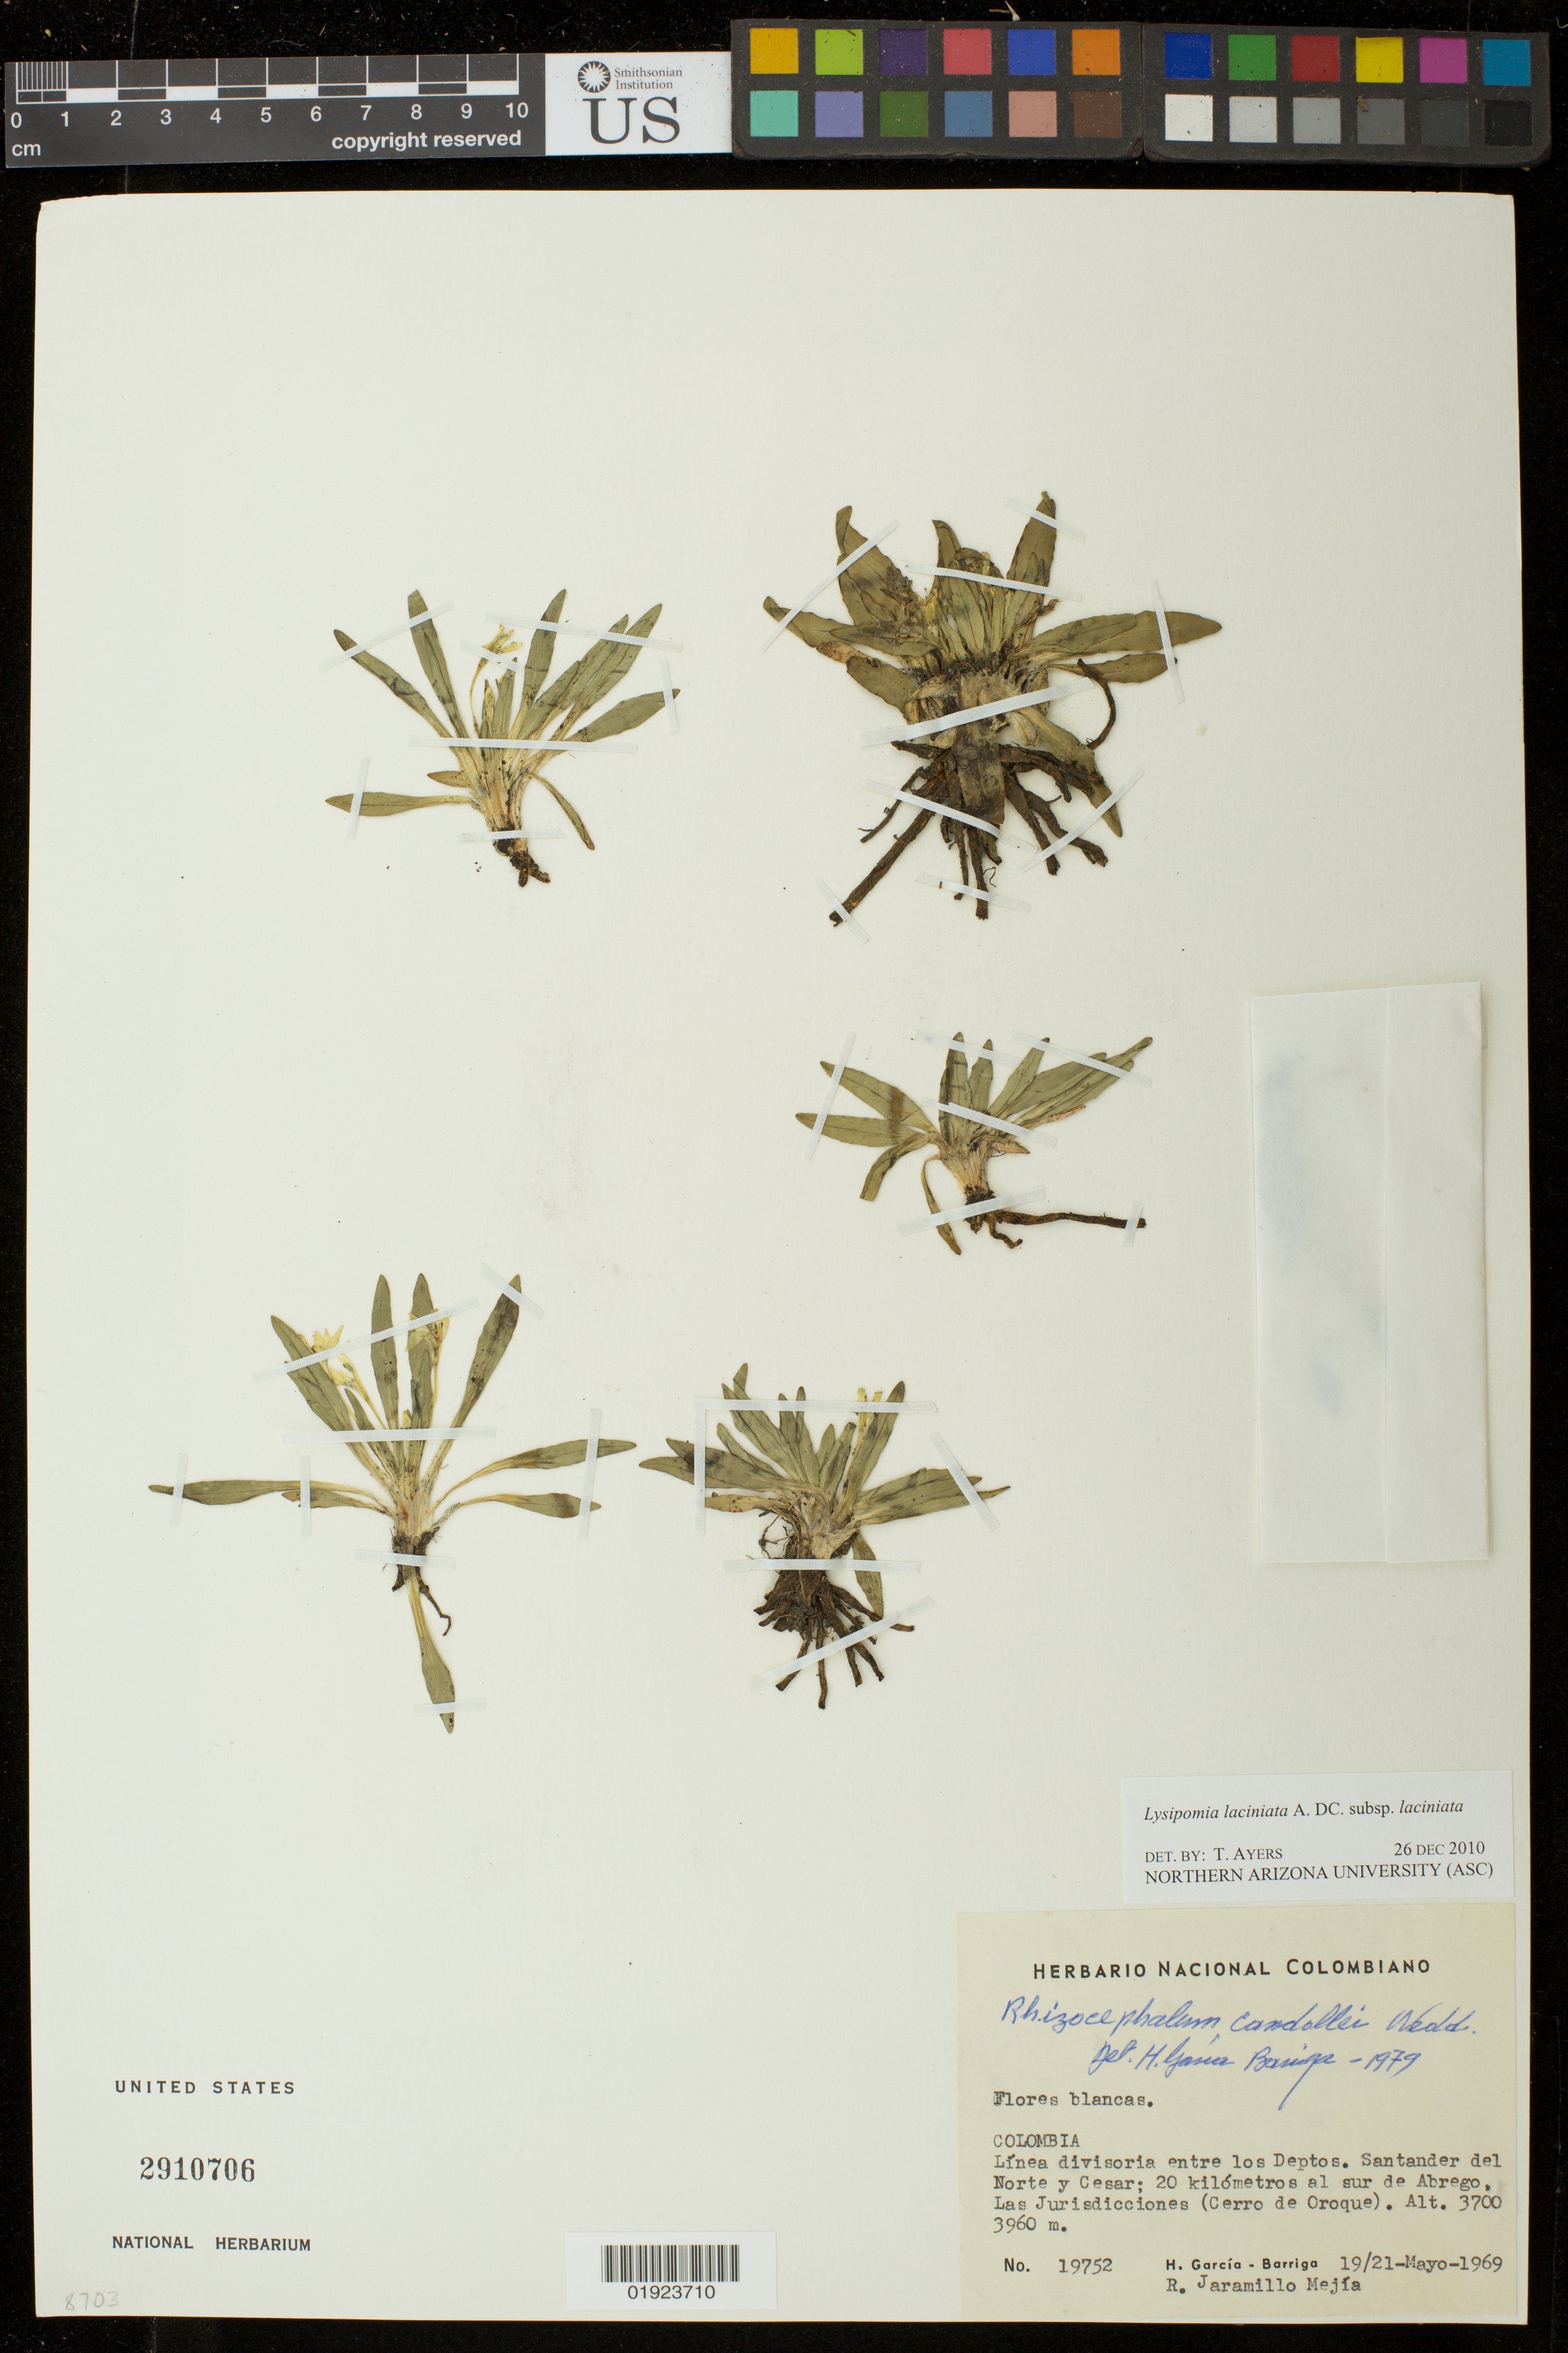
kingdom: Plantae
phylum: Tracheophyta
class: Magnoliopsida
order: Asterales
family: Campanulaceae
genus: Lysipomia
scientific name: Lysipomia laciniata subsp. laciniata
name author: A. DC.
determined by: Ayers, T.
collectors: H. Garcia-Barriga & R. Jaramillo M.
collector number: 19752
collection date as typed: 19/21-Mayo-1969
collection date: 1969-05-19/1969-05-21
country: Colombia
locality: Linea divisoria entre los Deptos. Santander del Norte y Cesar; 20 kilometros al sur de Abrego, Las Jurisdicciones (Cerro de Oroque)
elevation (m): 3700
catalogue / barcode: US 2910706